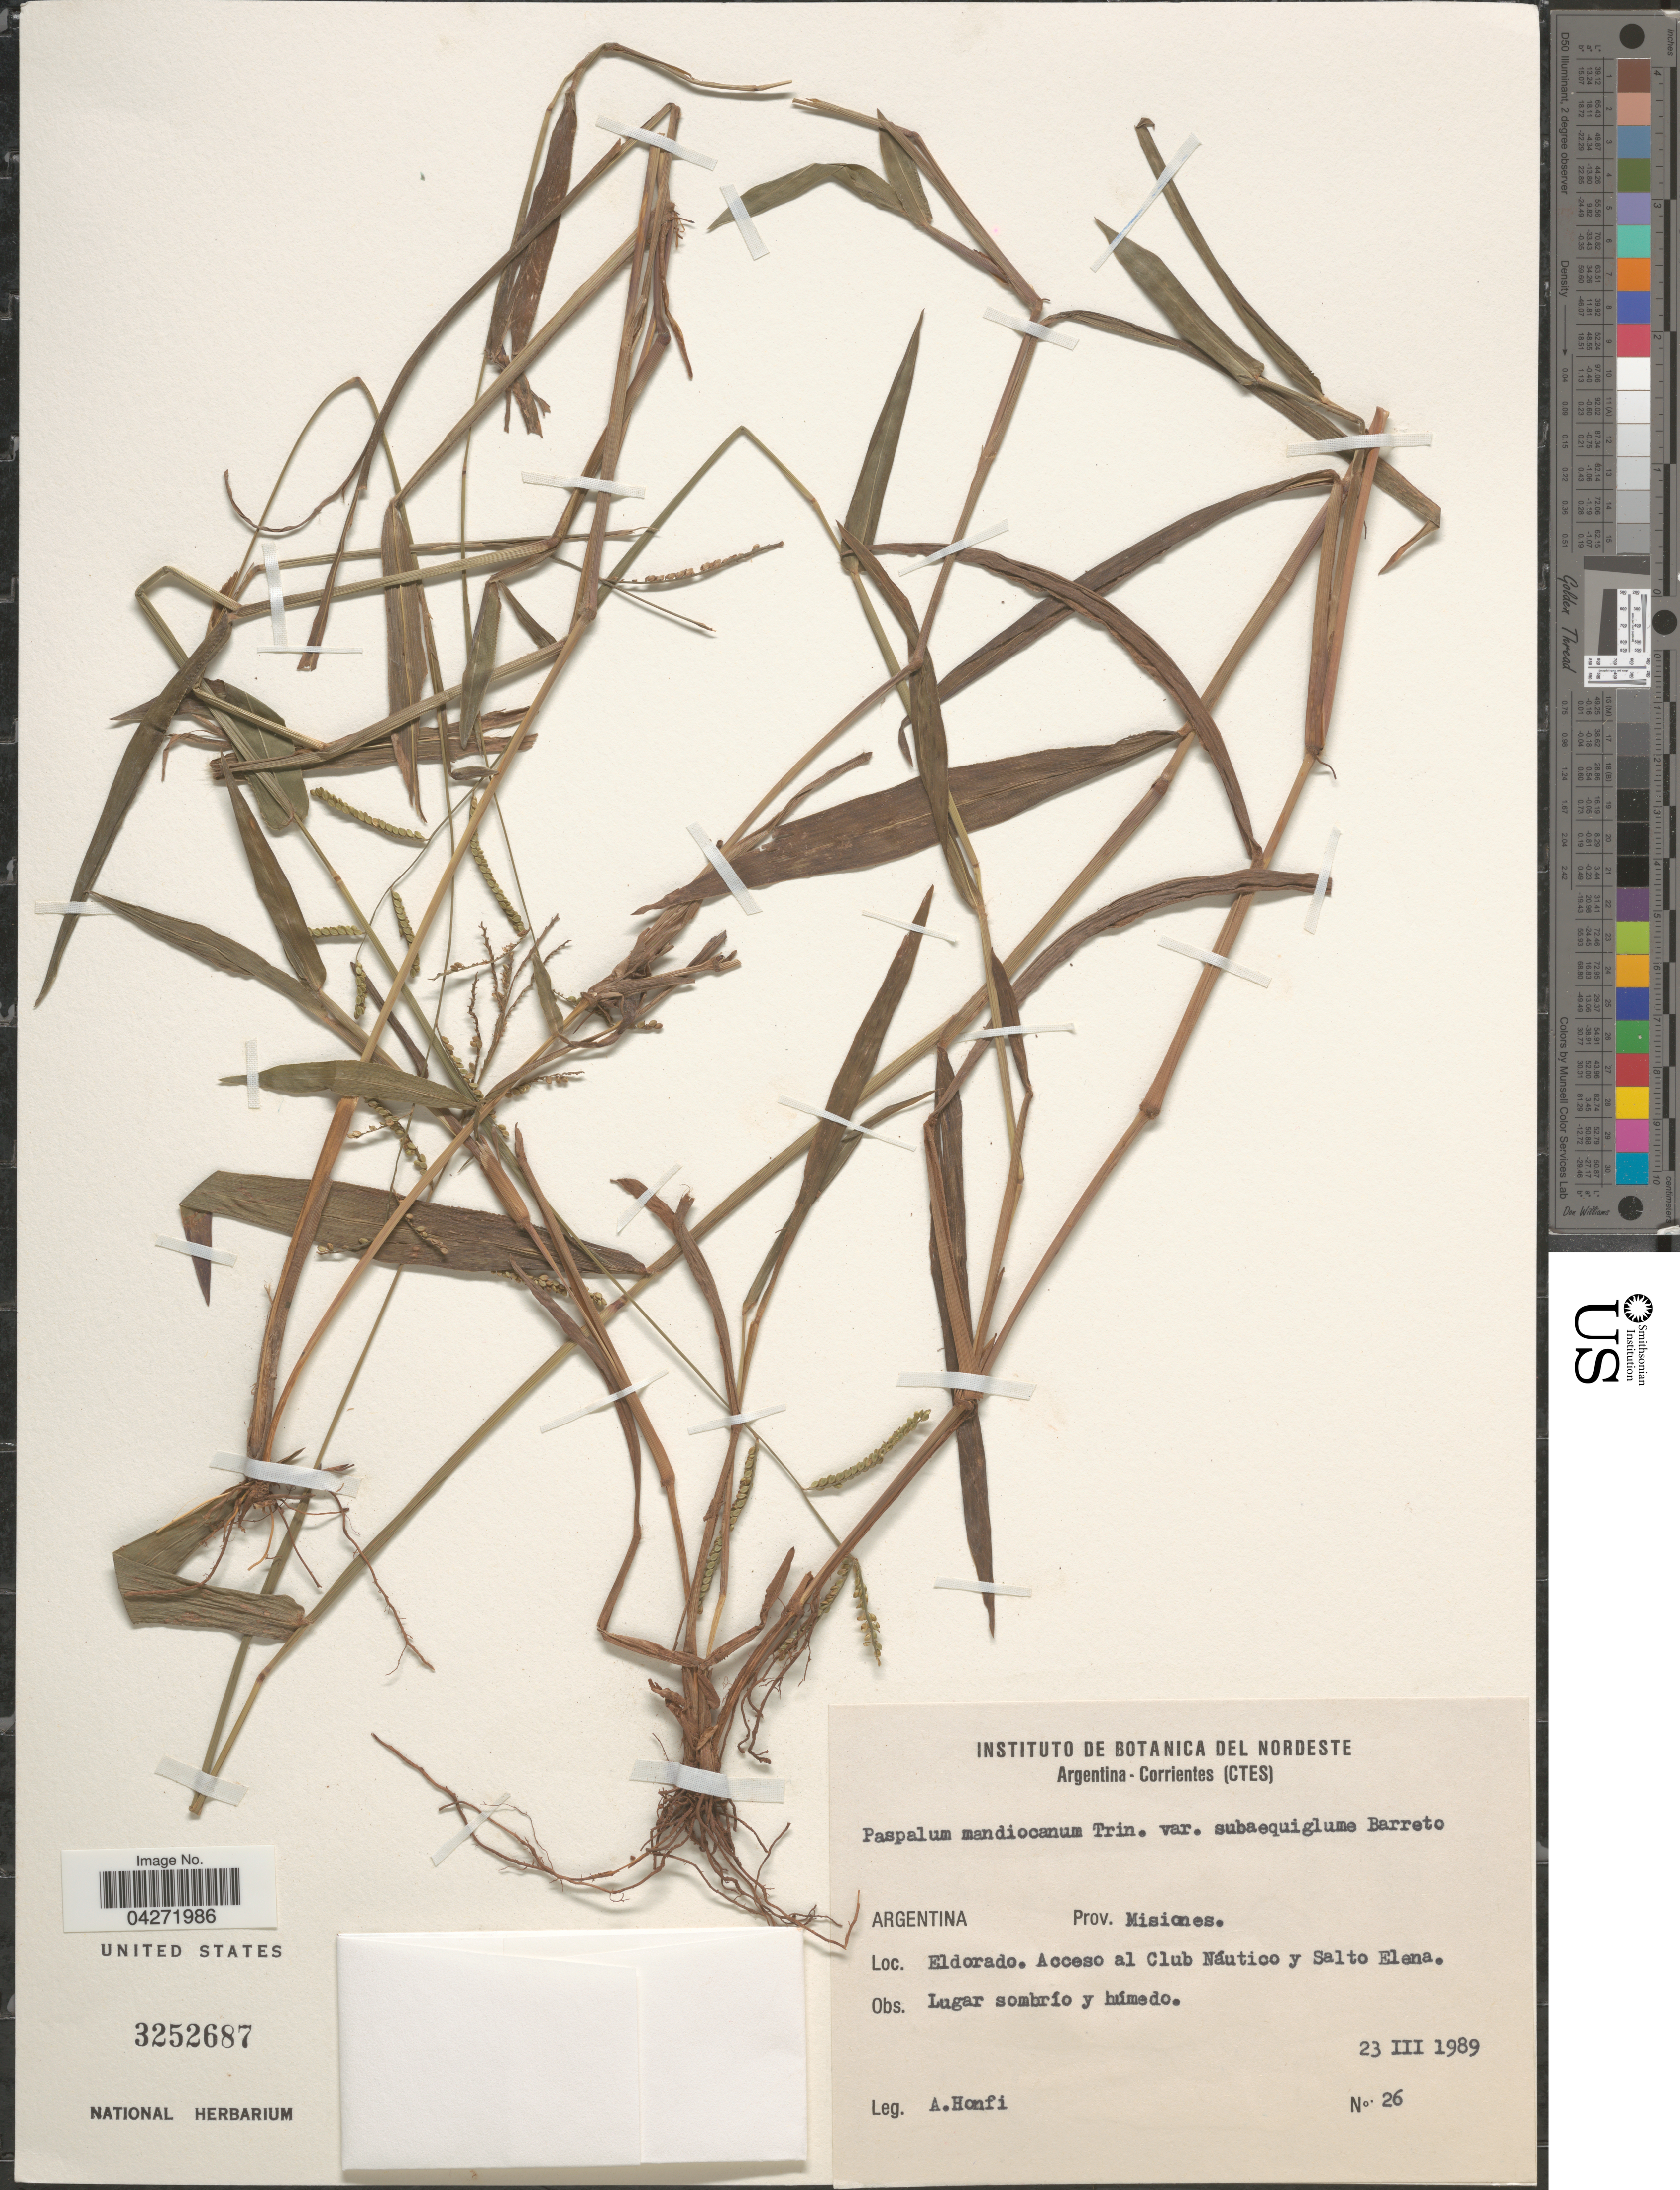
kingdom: Plantae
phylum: Tracheophyta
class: Liliopsida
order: Poales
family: Poaceae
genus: Paspalum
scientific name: Paspalum mandiocanum var. subaequiglume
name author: I.L. Barreto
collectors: A. Honfi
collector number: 26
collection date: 1989-03-23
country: Argentina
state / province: Misiones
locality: Eldorado. Acceso al Club Náutico y Salto Elena.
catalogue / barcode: US 3252687